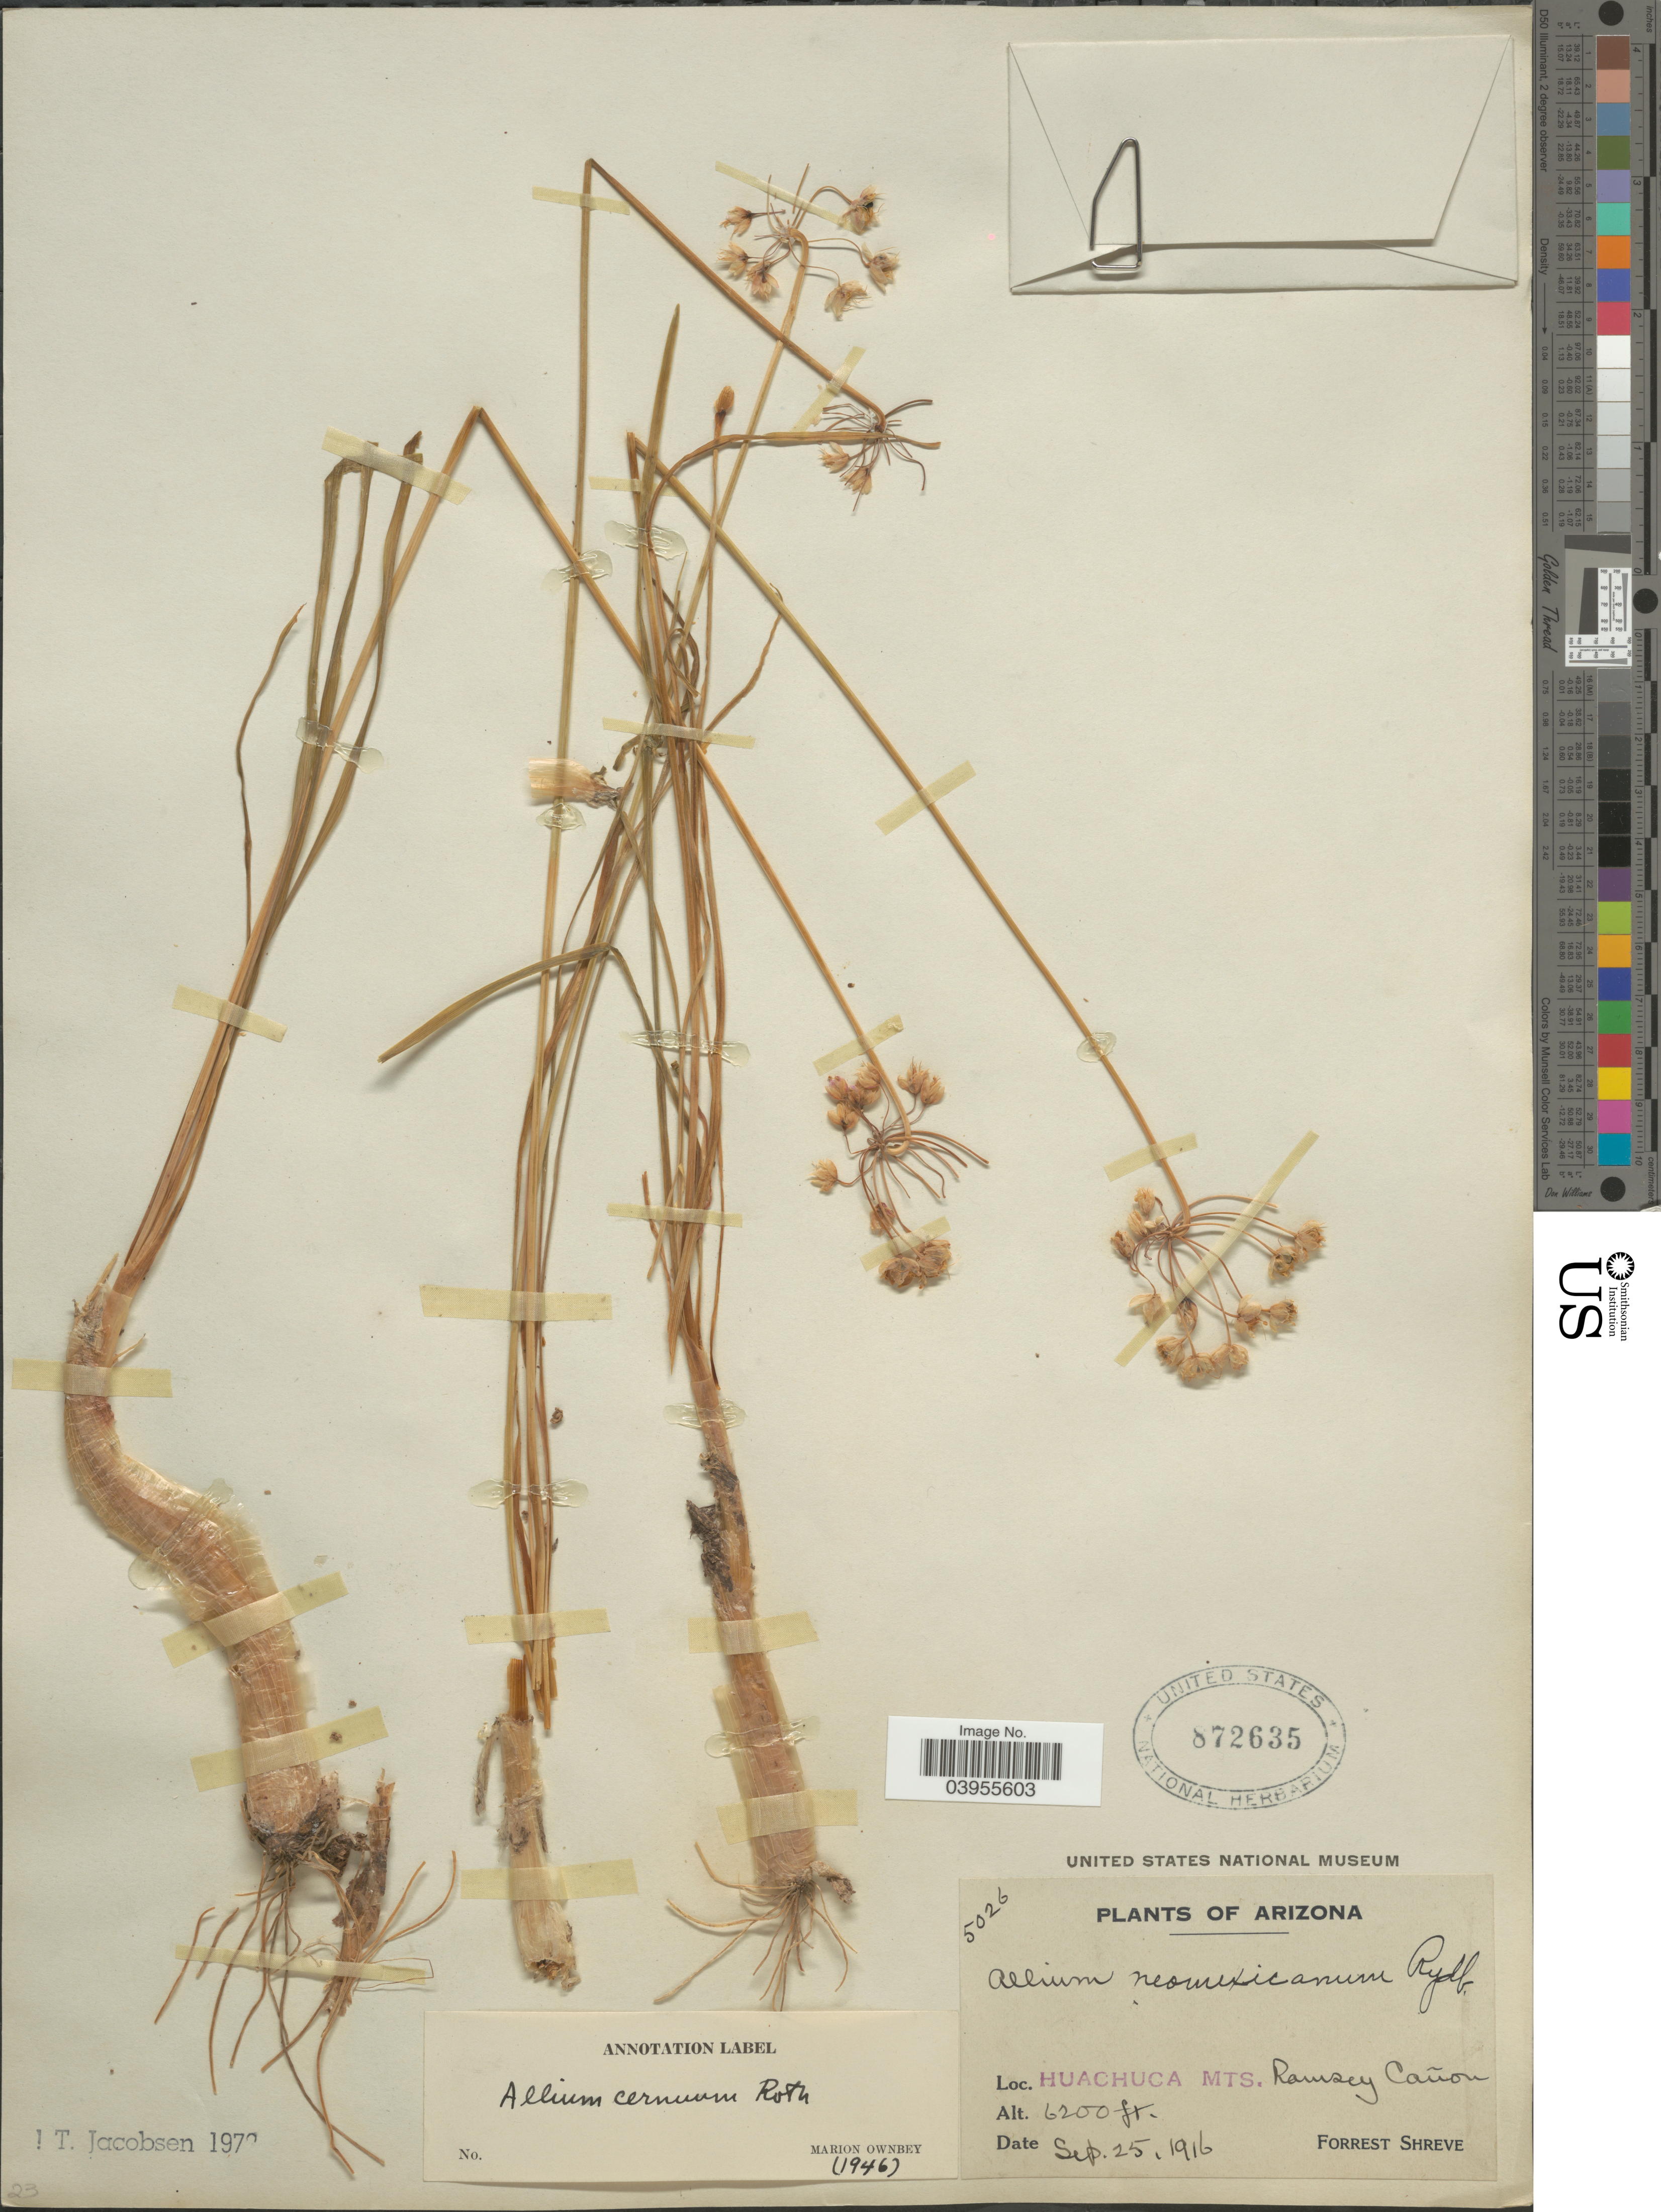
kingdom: Plantae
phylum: Tracheophyta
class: Liliopsida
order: Asparagales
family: Amaryllidaceae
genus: Allium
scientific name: Allium cernuum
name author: Roth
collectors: F. Shreve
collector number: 5026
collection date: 1916-09-25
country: United States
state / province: Arizona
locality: Huachuca Mts. Ramsey Cañon.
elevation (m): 1890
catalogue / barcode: US 872635